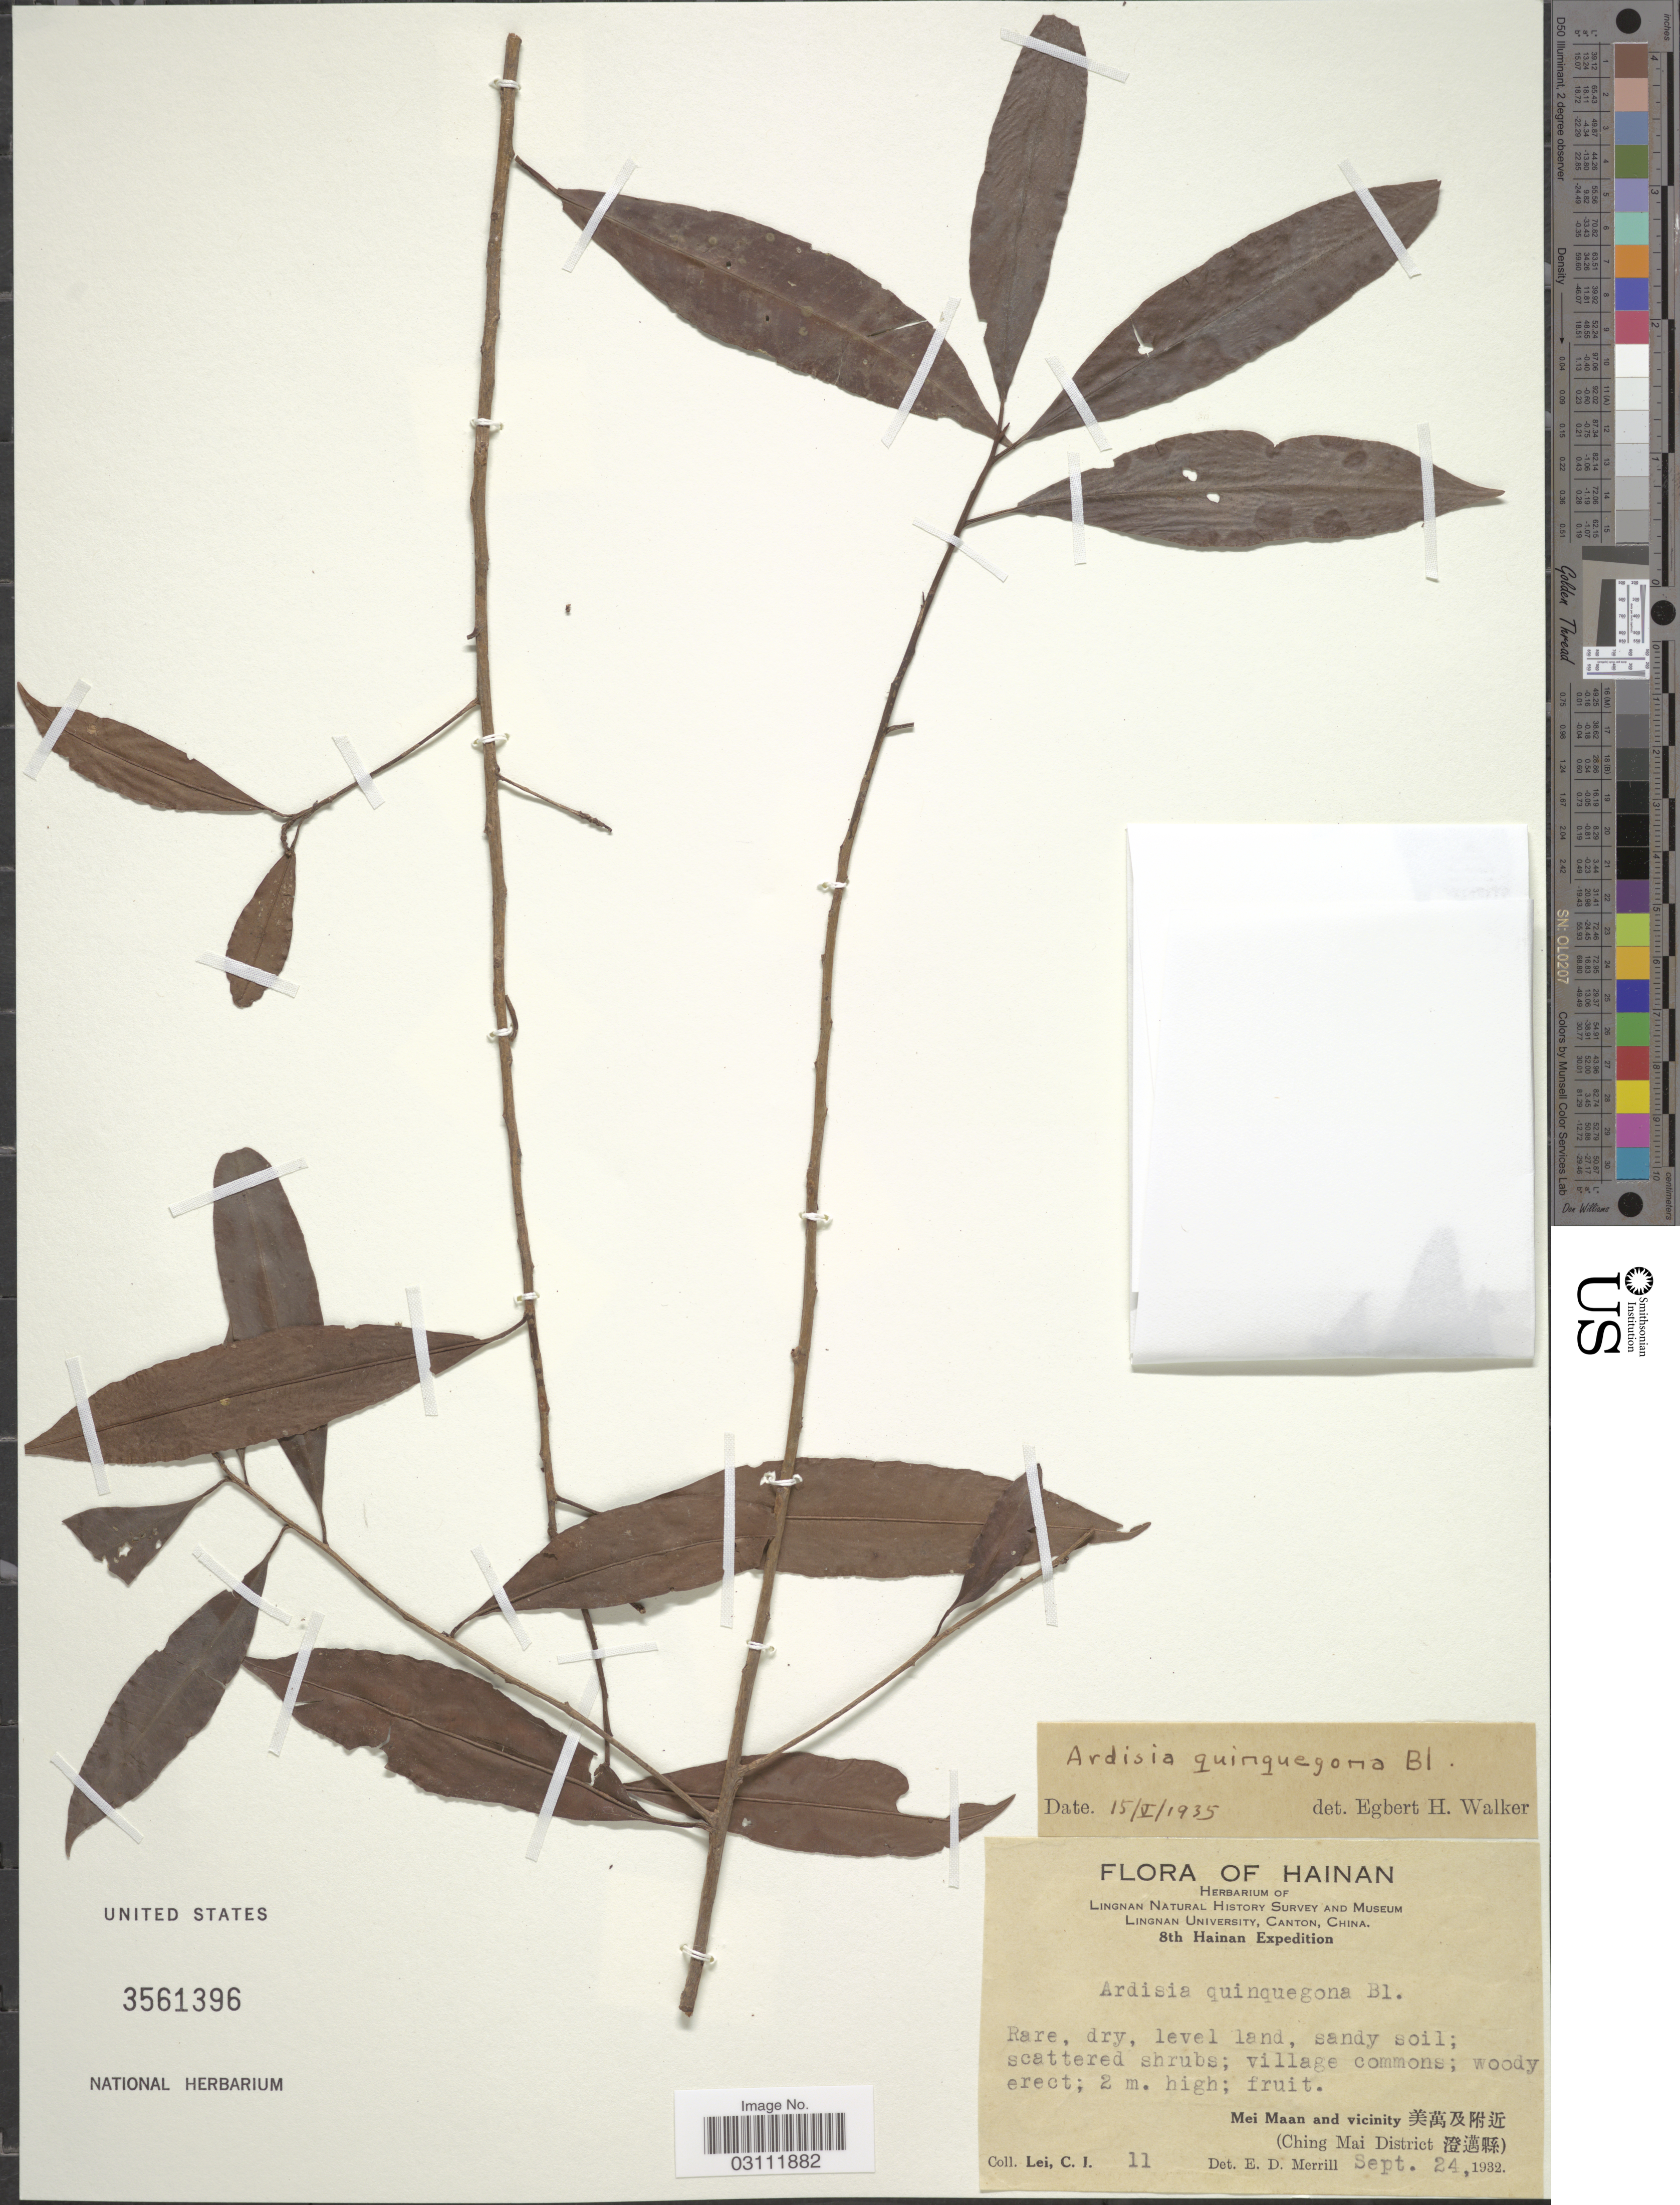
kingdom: Plantae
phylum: Tracheophyta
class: Magnoliopsida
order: Ericales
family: Primulaceae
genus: Ardisia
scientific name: Ardisia quinquegona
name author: Blume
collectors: C. I. Lei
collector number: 11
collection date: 1932-09-24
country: China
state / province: Hainan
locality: Mei Maan and vicinity (Ching Mai District).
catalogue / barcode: US 3561396